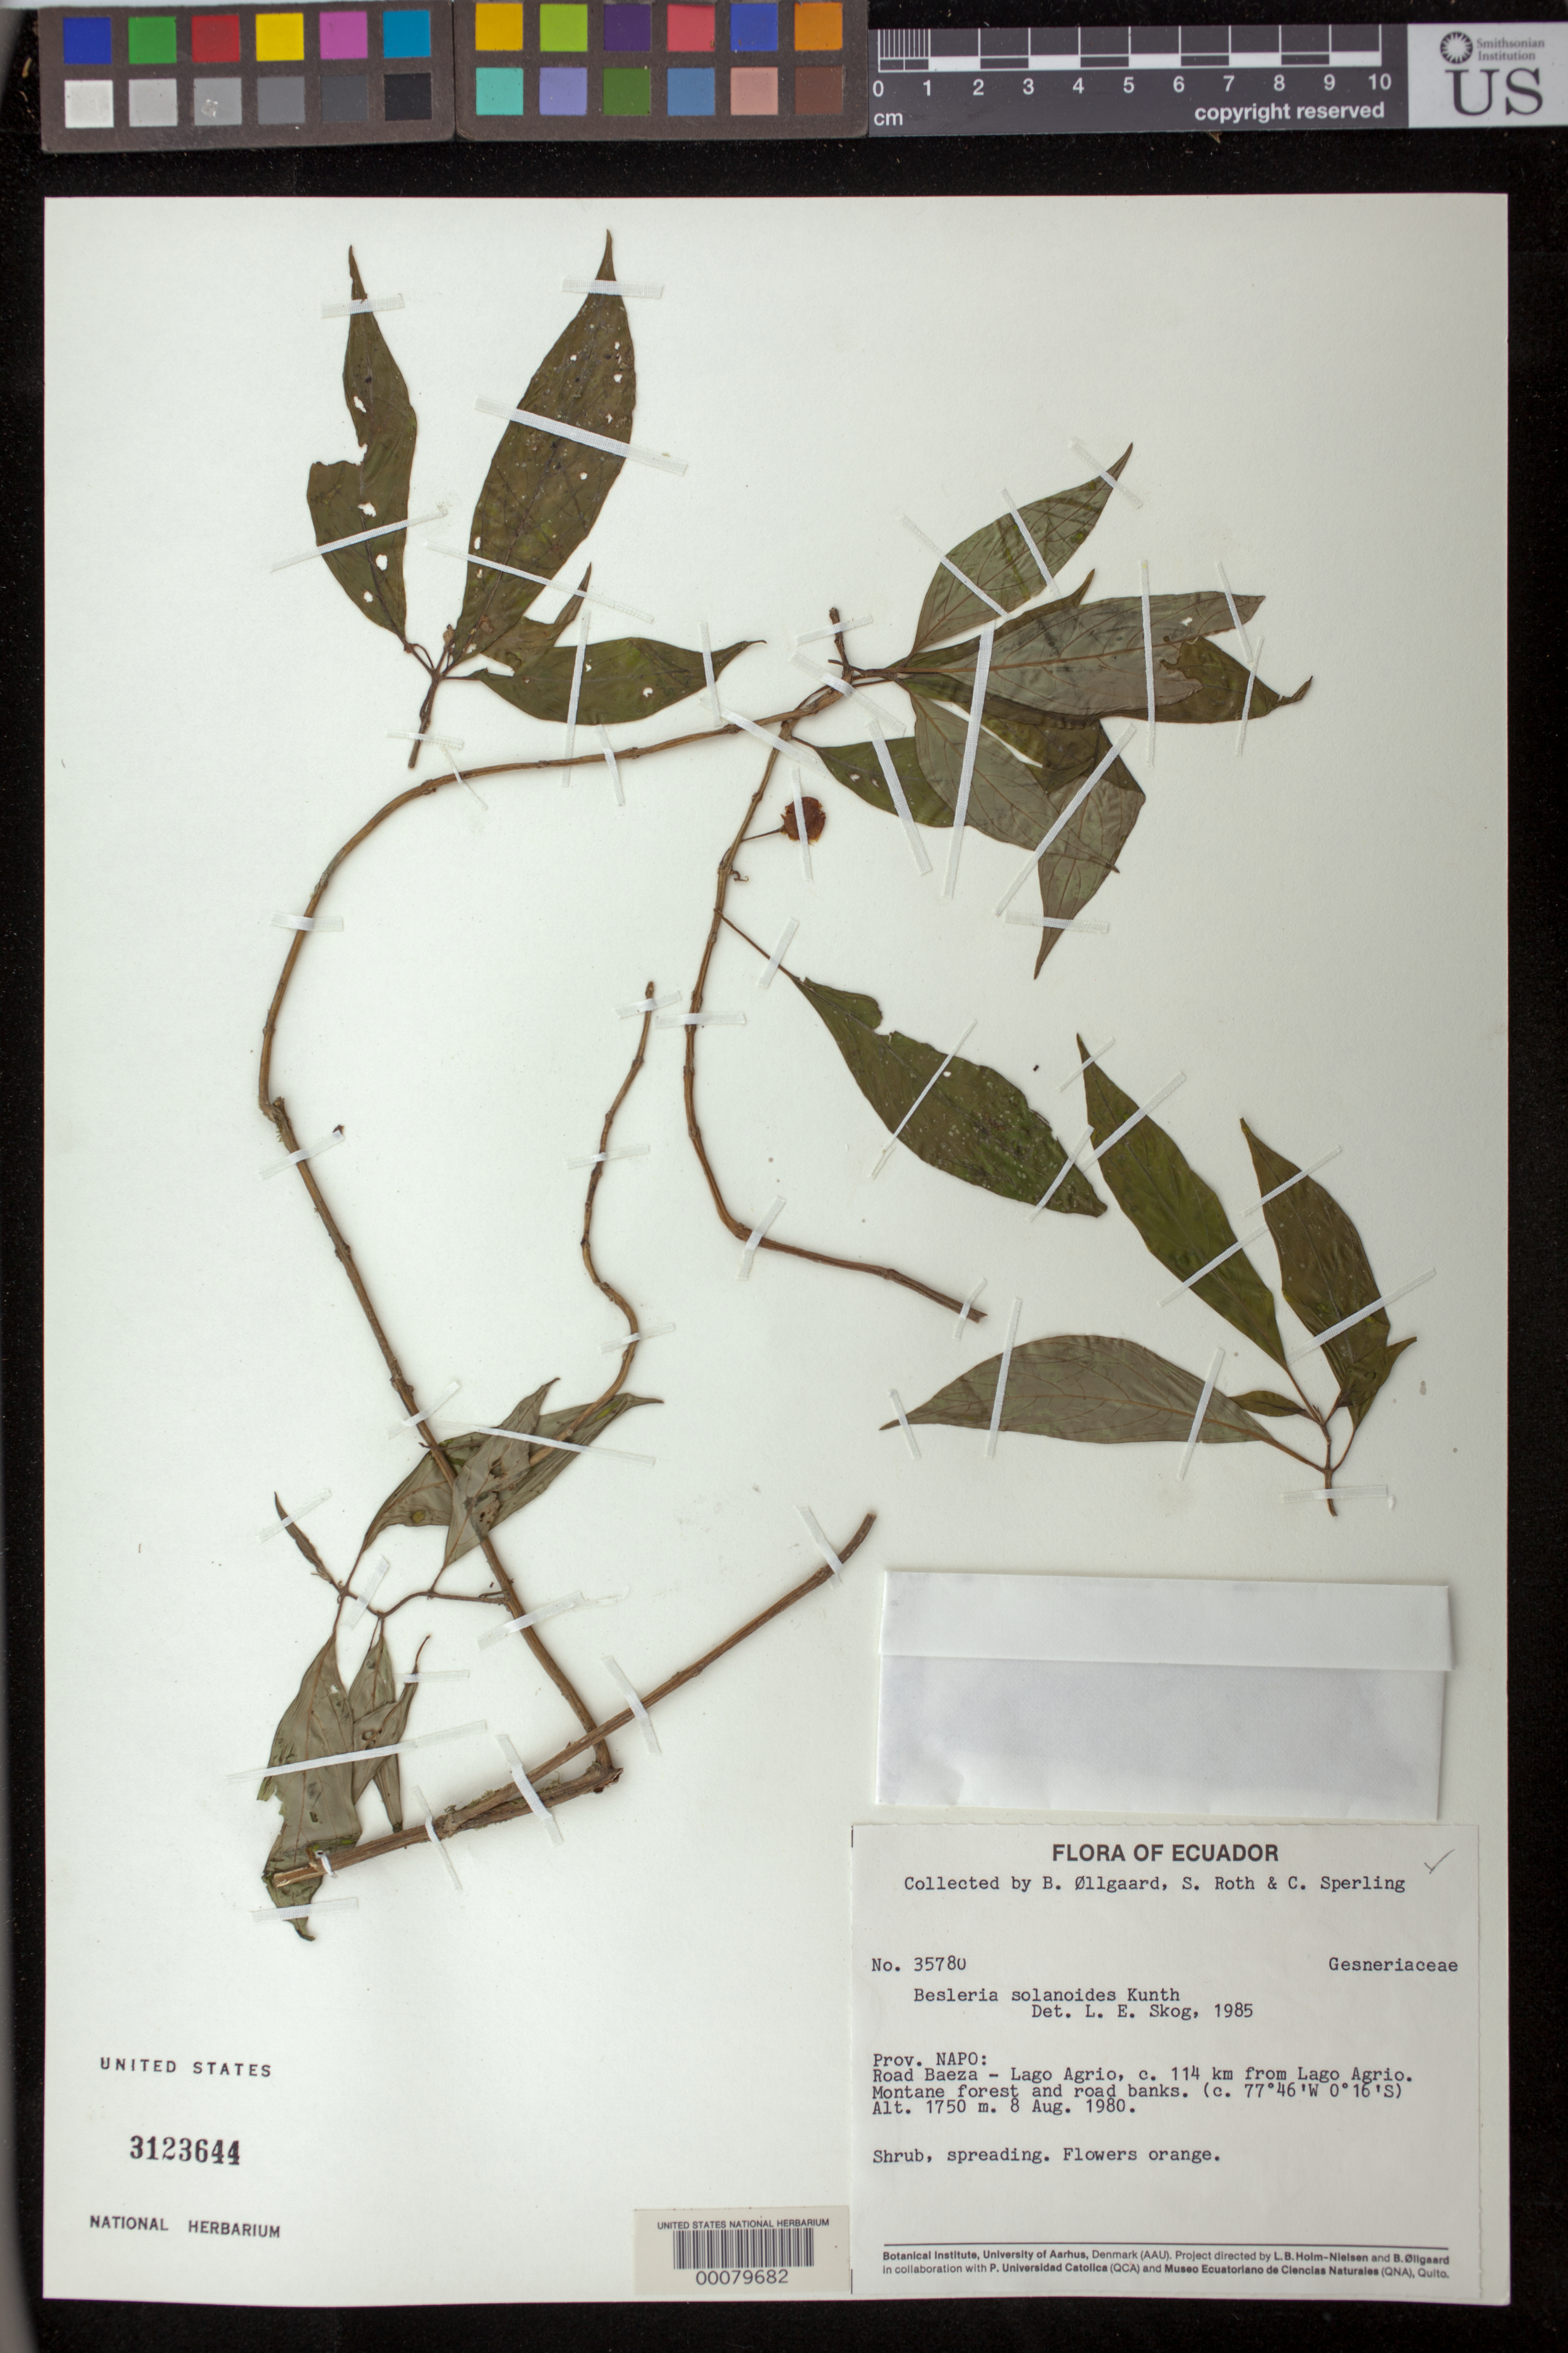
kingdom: Plantae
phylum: Tracheophyta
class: Magnoliopsida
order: Lamiales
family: Gesneriaceae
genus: Besleria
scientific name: Besleria solanoides var. solanoides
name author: Kunth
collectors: B. Øllgaard & et al.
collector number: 35780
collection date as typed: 08 Aug 1980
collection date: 1980-08-08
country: Ecuador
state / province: Napo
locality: Road Baeza - Lago Agrio, about 114 km from Lago Agrio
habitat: Montane forest and road banks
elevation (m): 1750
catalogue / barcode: US 3123644